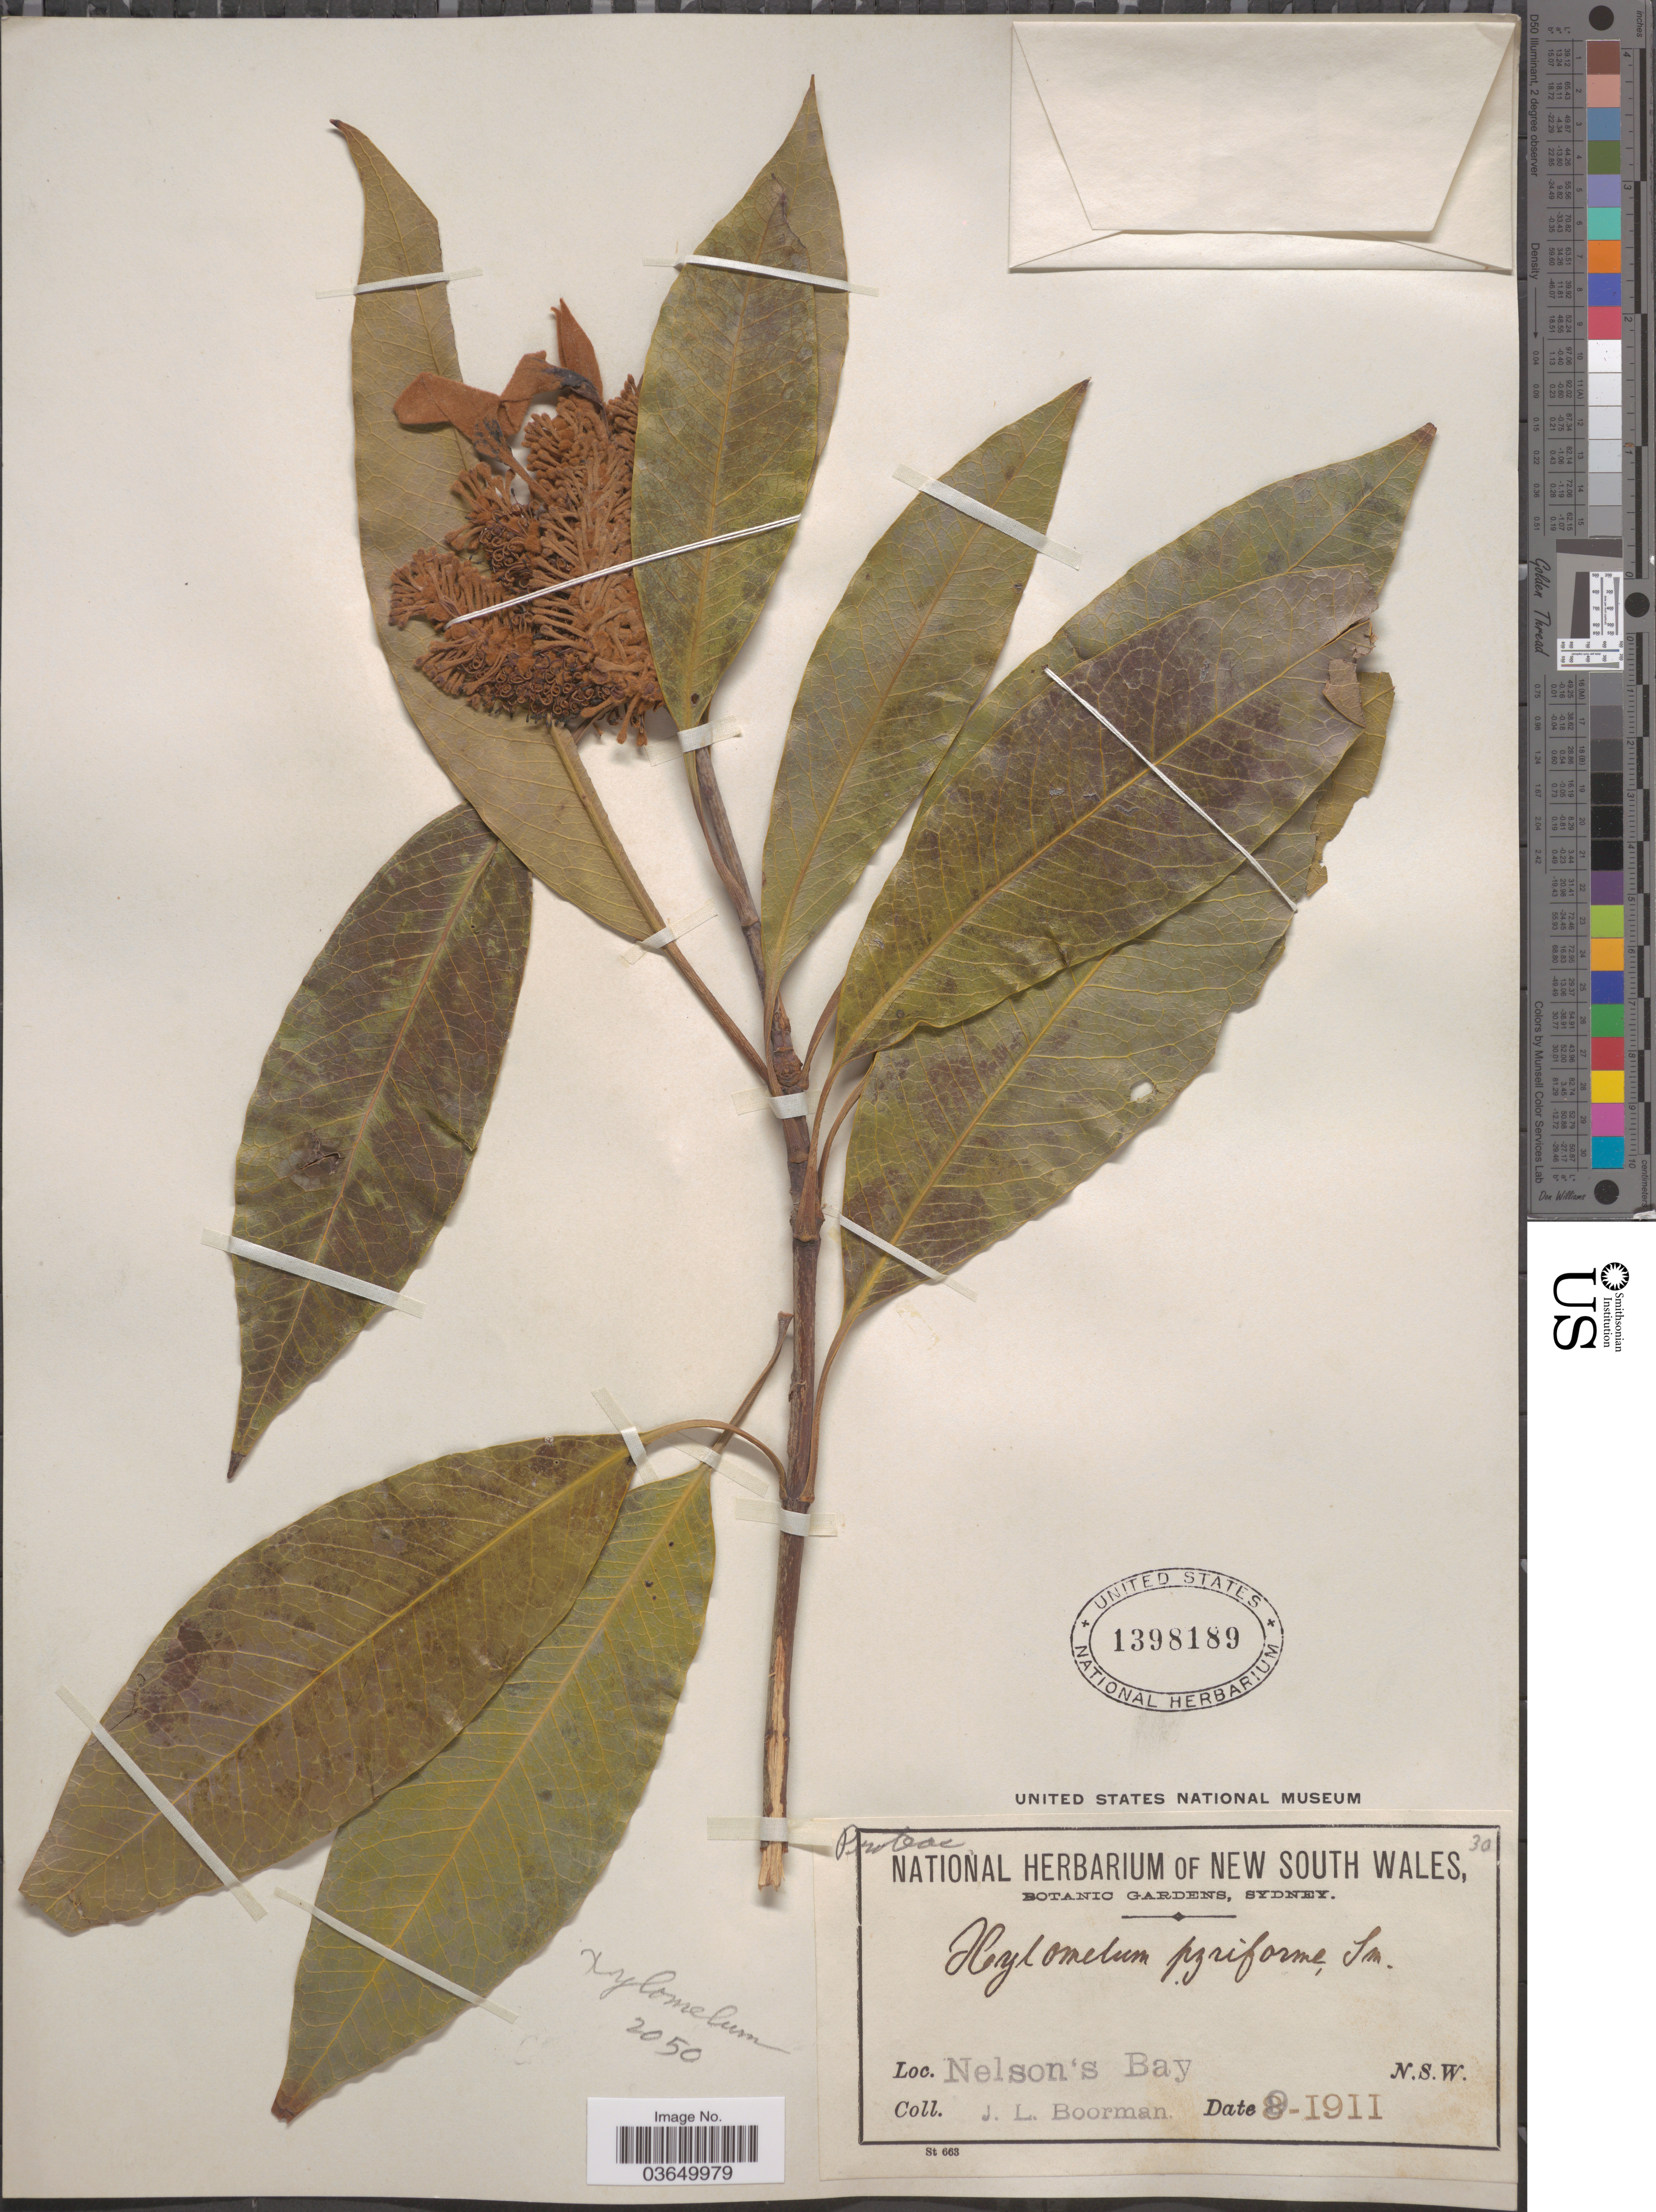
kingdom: Plantae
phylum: Tracheophyta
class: Magnoliopsida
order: Proteales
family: Proteaceae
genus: Xylomelum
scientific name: Xylomelum sp.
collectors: J. Boorman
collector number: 30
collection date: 1911-09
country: Australia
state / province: New South Wales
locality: Nelson's Bay.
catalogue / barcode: US 1398189